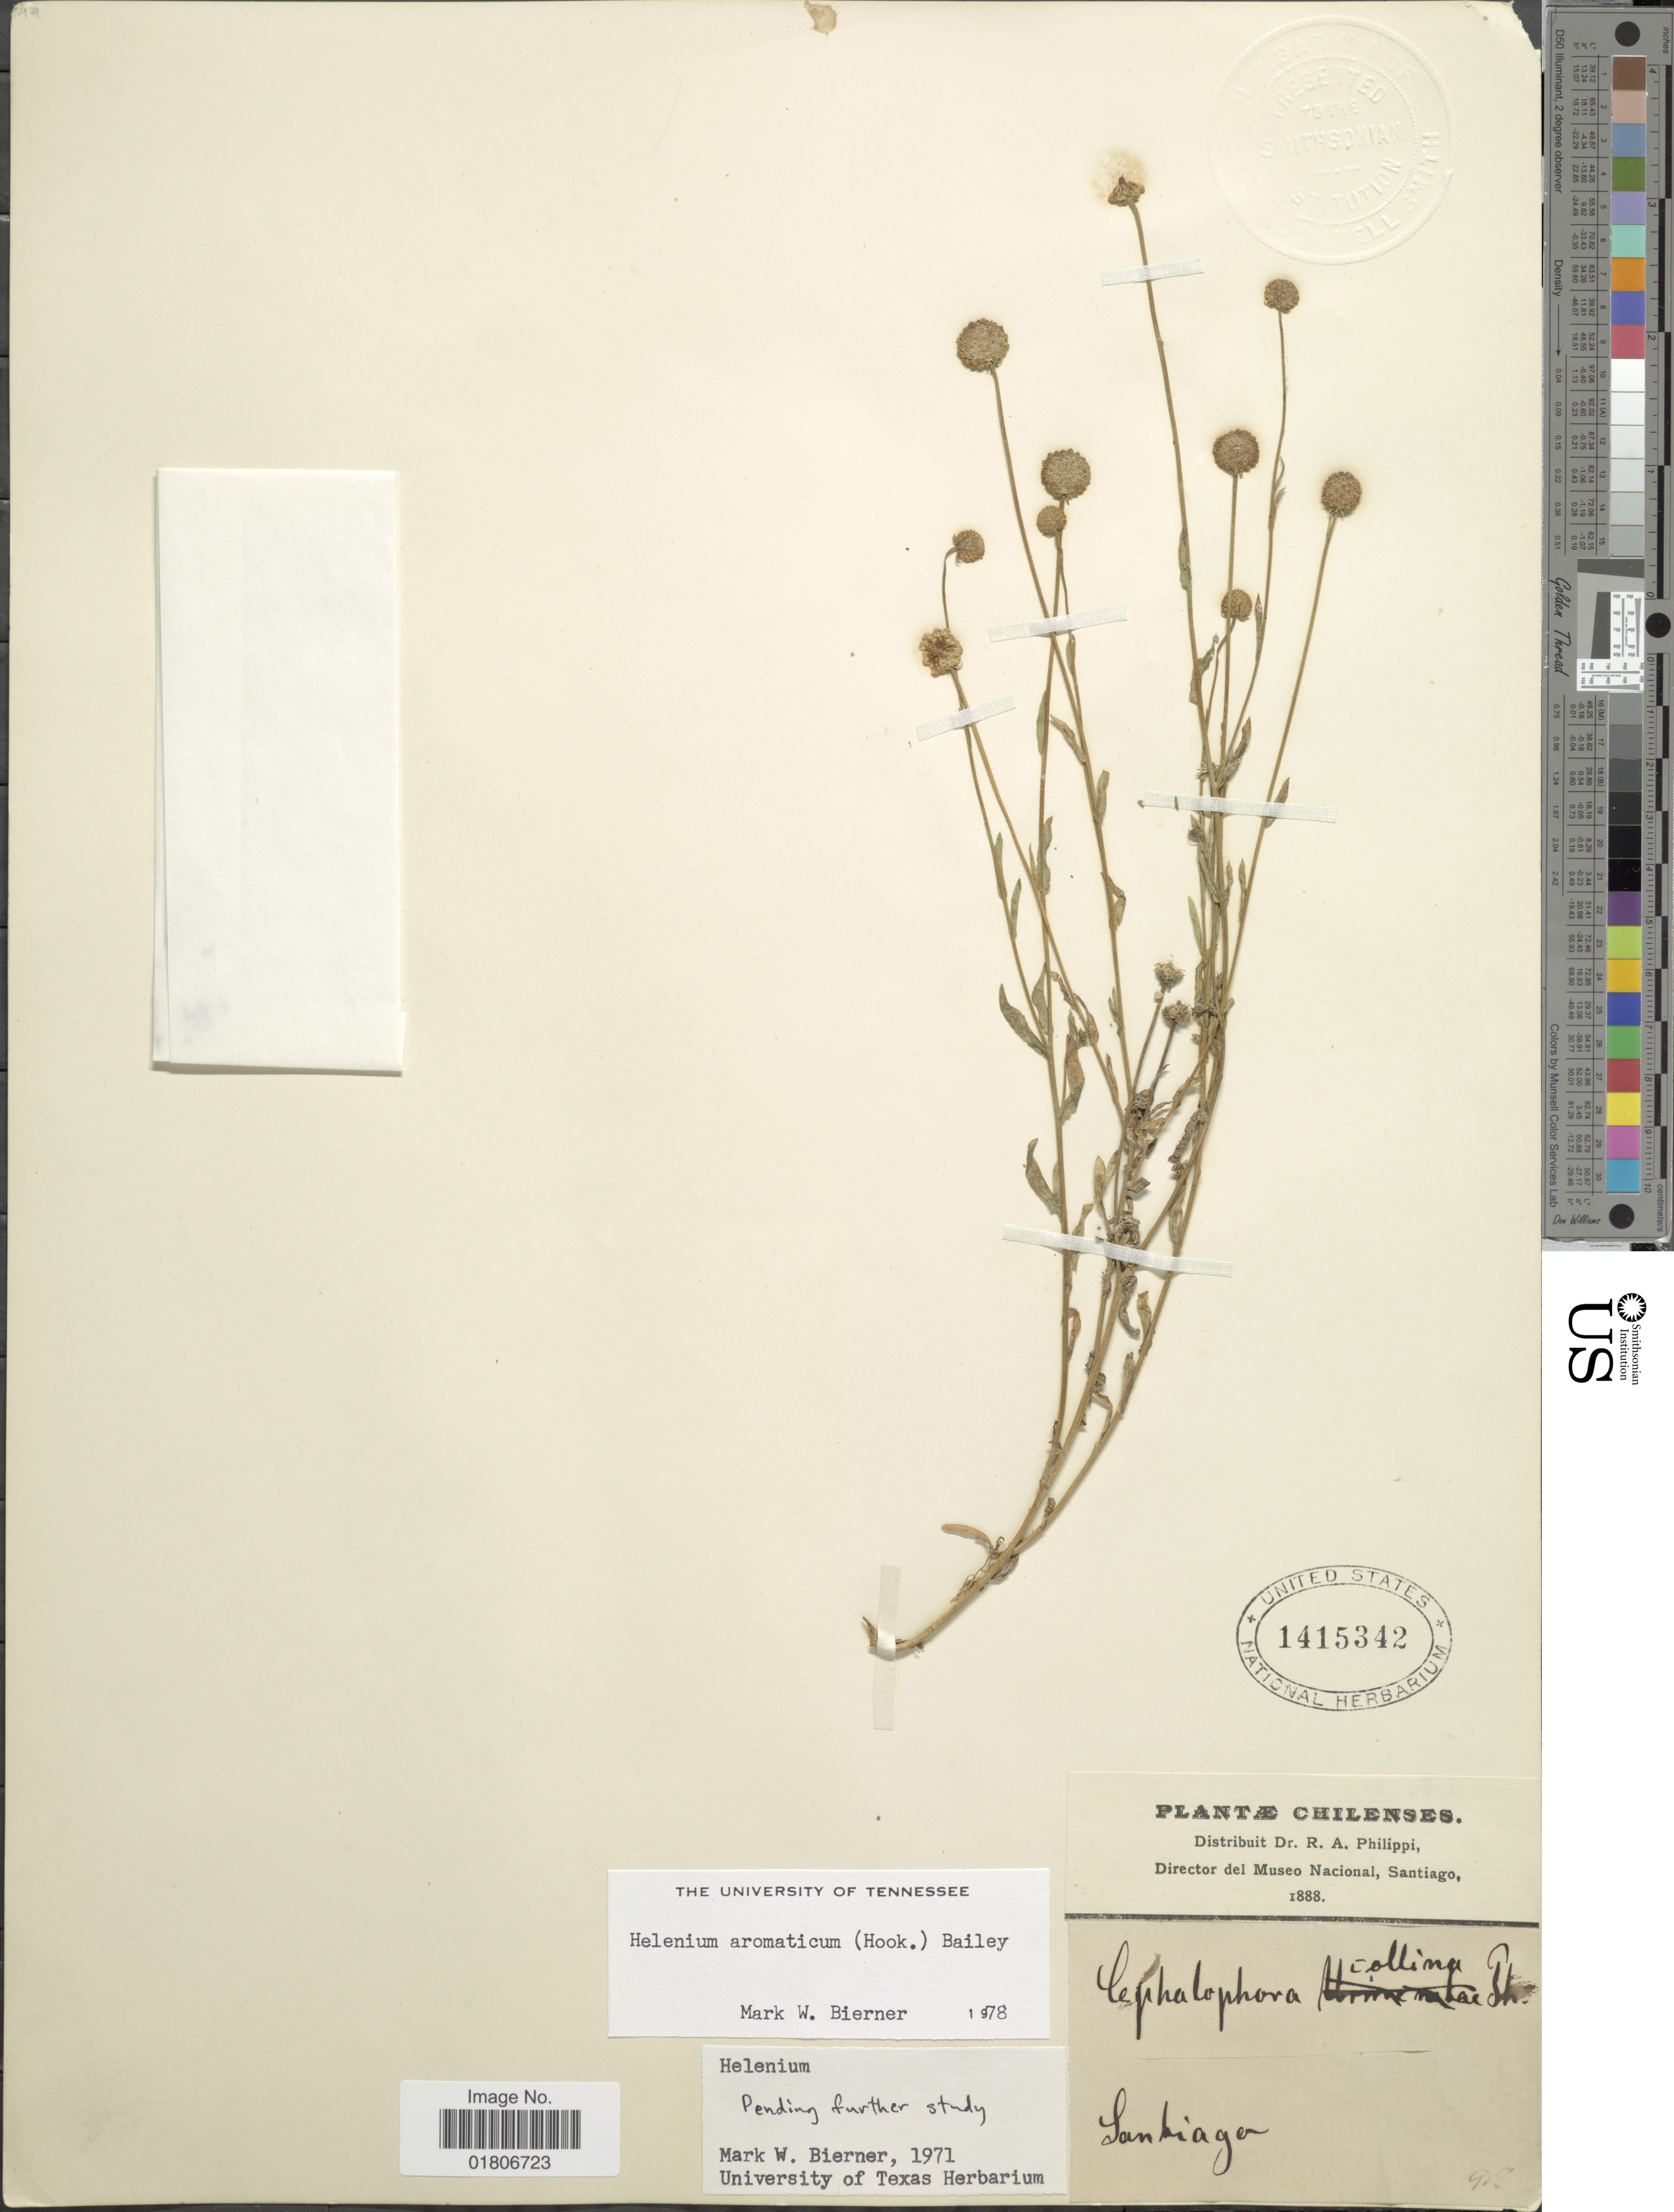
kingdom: Plantae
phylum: Tracheophyta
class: Magnoliopsida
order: Asterales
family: Asteraceae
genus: Helenium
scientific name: Helenium aromaticum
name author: (Hook.) L.H. Bailey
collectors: R. A. Philippi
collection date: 1888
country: Chile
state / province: Región Metropolitana (RM)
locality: Santiago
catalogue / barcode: US 1415342